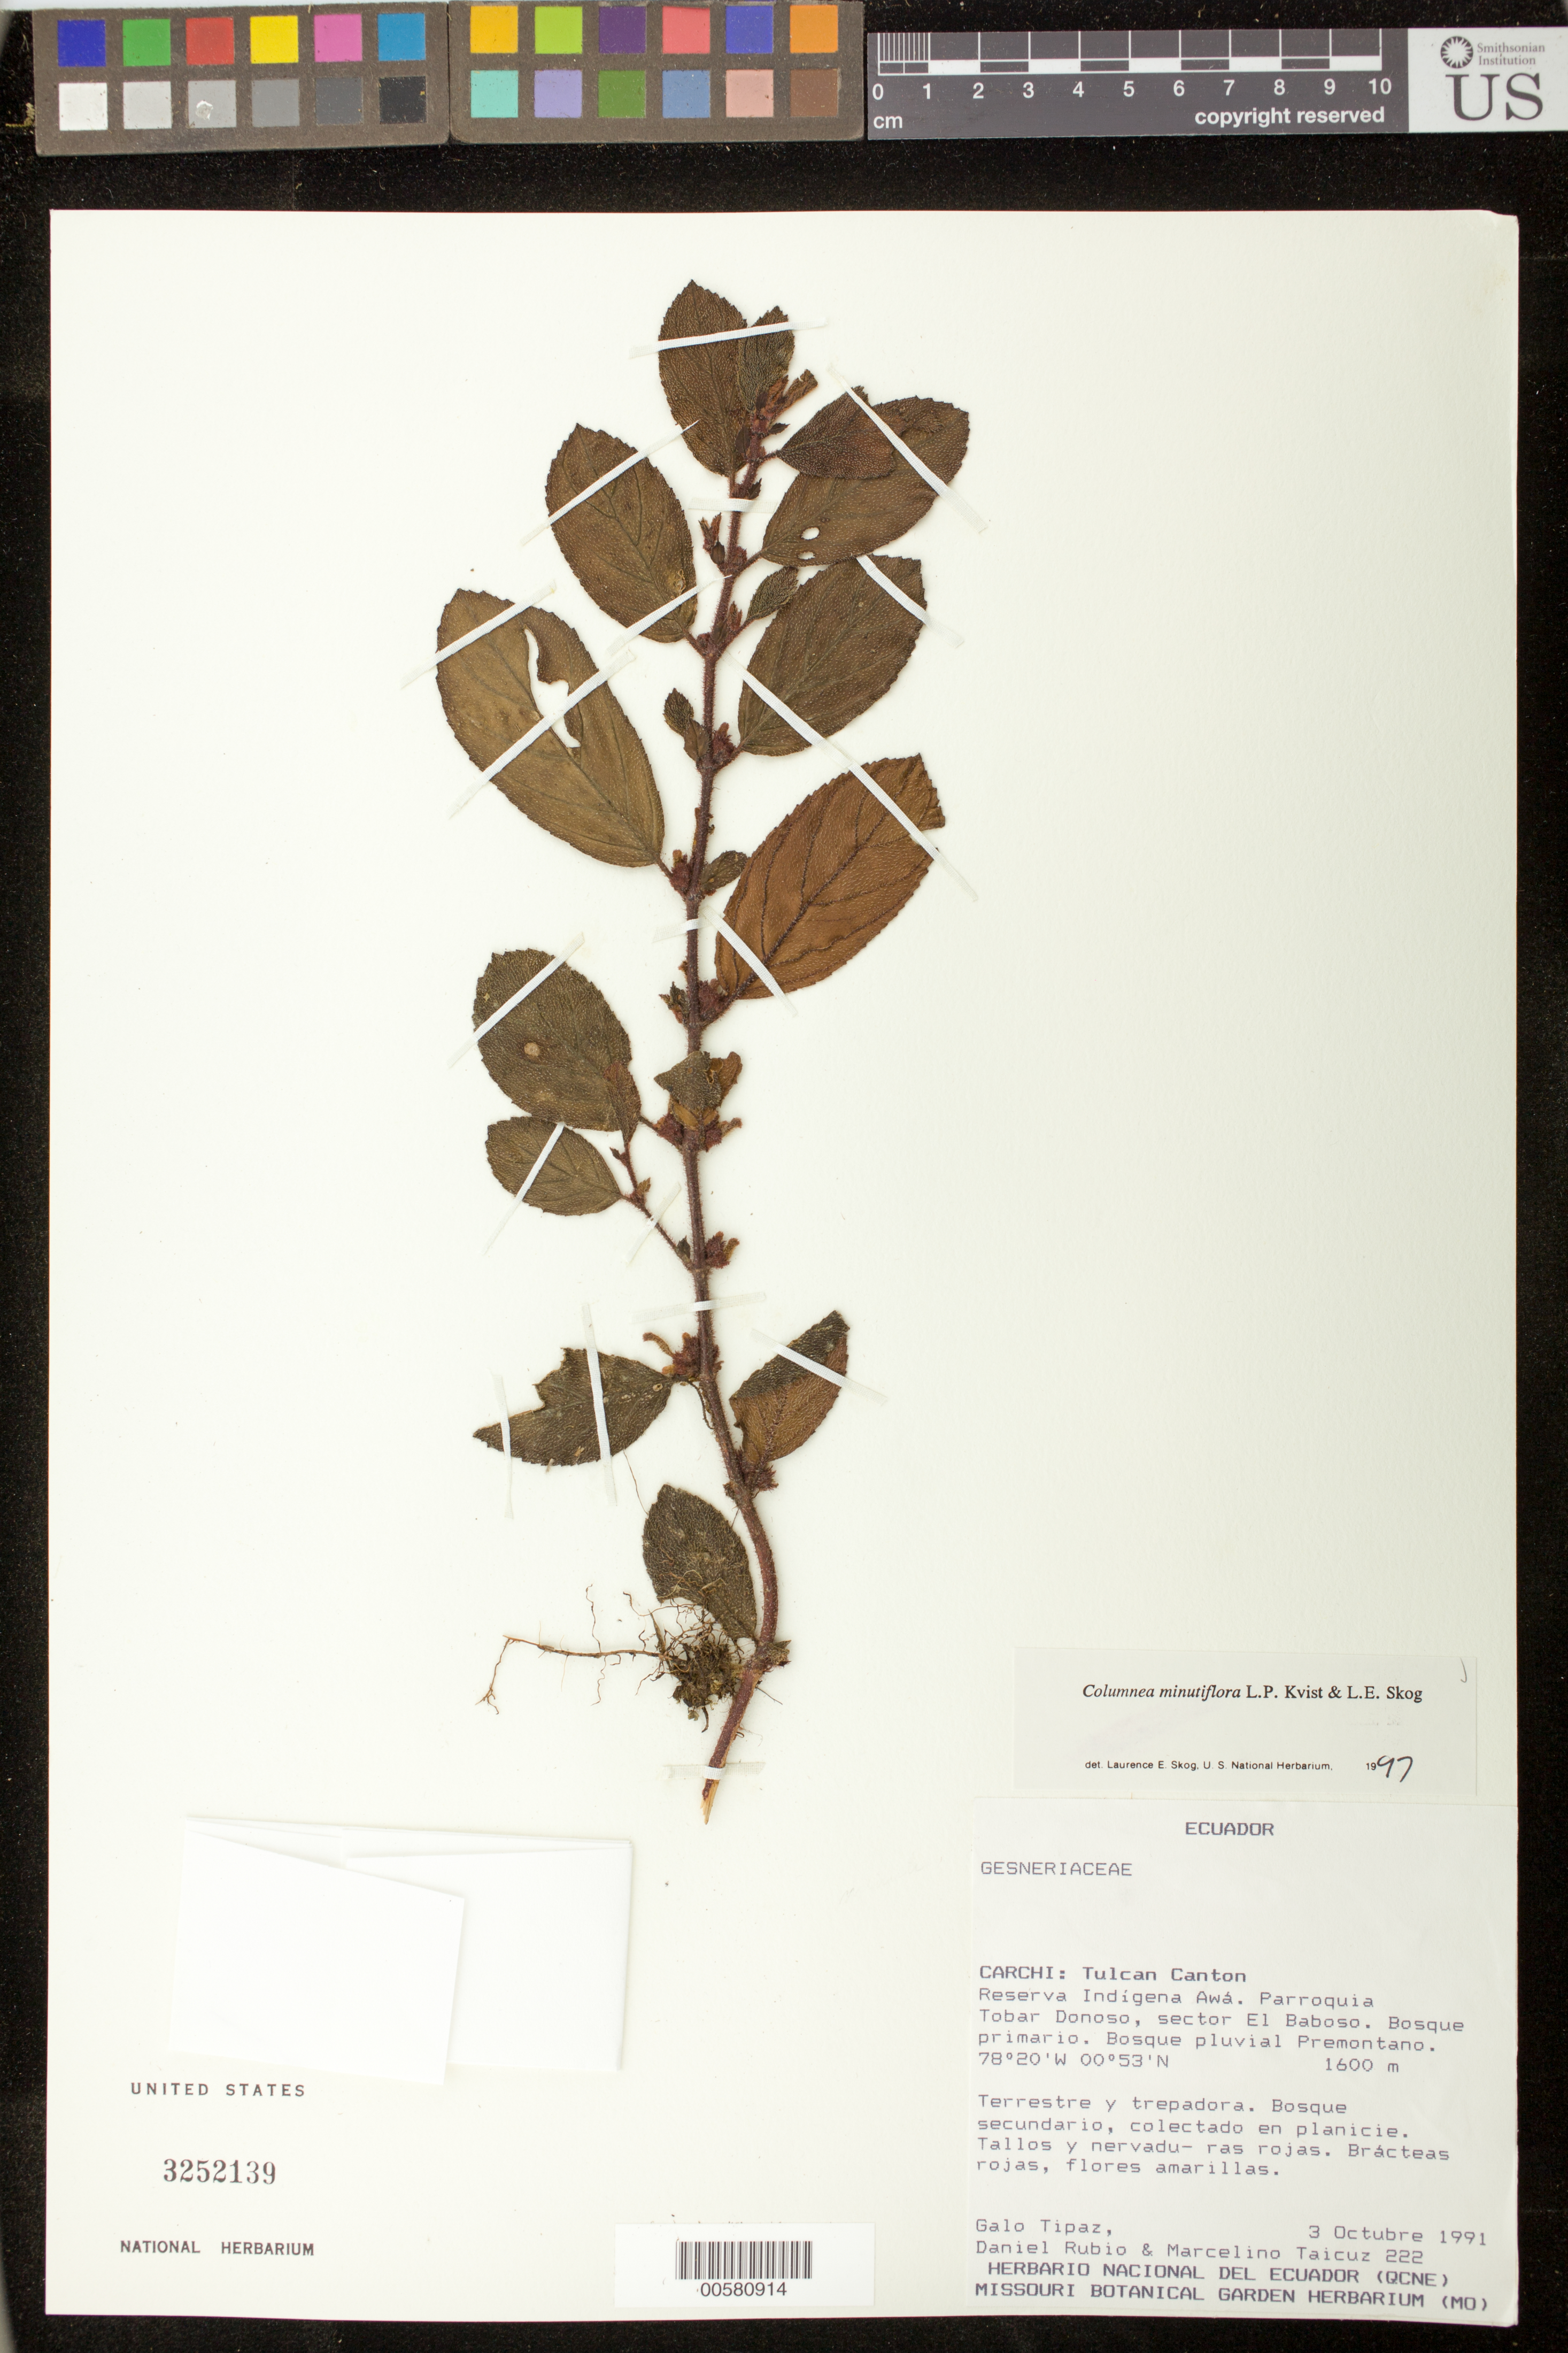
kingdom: Plantae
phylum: Tracheophyta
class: Magnoliopsida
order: Lamiales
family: Gesneriaceae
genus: Columnea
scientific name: Columnea herthae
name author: Mansf.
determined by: Clark, J. L.; Skog, Laurence E.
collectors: G. Tipaz, D. Rubio & M. Taicuz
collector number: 222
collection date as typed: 03 Oct 1991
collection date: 1991-10-03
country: Ecuador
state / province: Carchi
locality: Tulcan Canton. Reserva Indígena Awá, parroquia Tobar Donoso, sector El Baboso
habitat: Bosque primario; bosque pluvial premontano; bosque secundario, colectado en planicie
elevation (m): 1600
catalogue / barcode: US 3252139